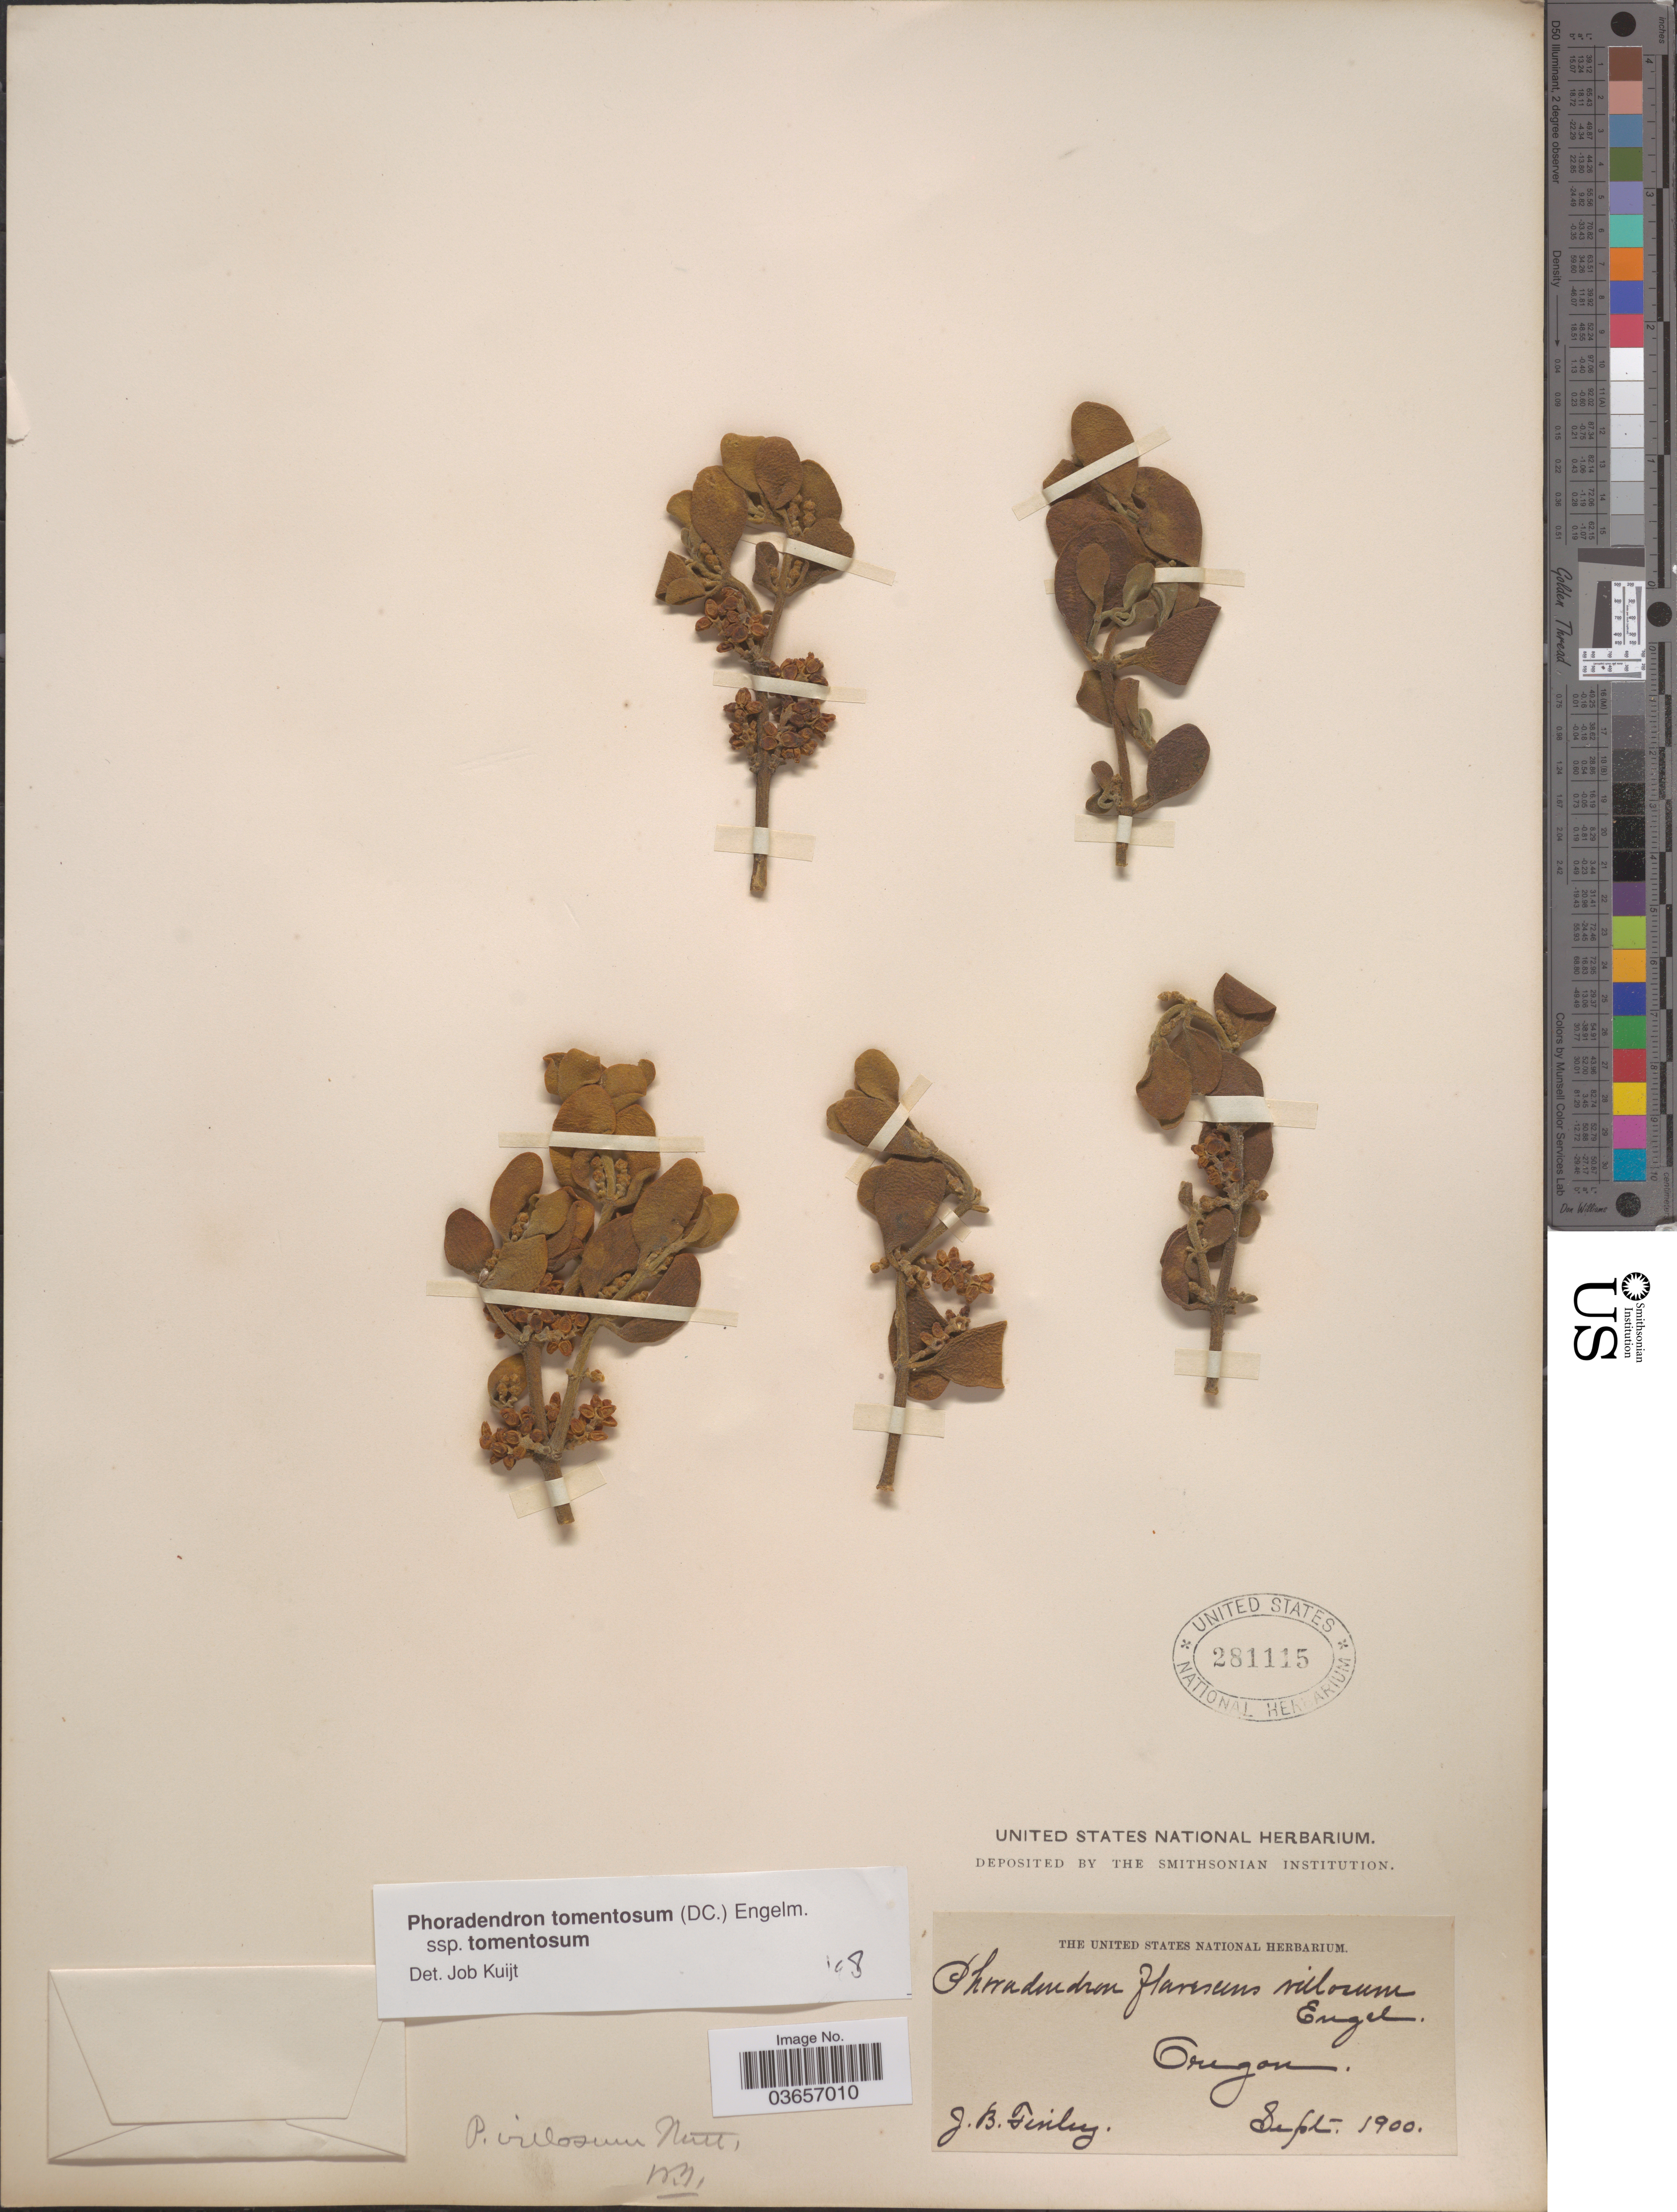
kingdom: Plantae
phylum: Tracheophyta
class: Magnoliopsida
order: Santalales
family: Viscaceae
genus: Phoradendron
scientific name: Phoradendron sp.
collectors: J. Finley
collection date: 1900-09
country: United States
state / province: Oregon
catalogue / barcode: US 281115